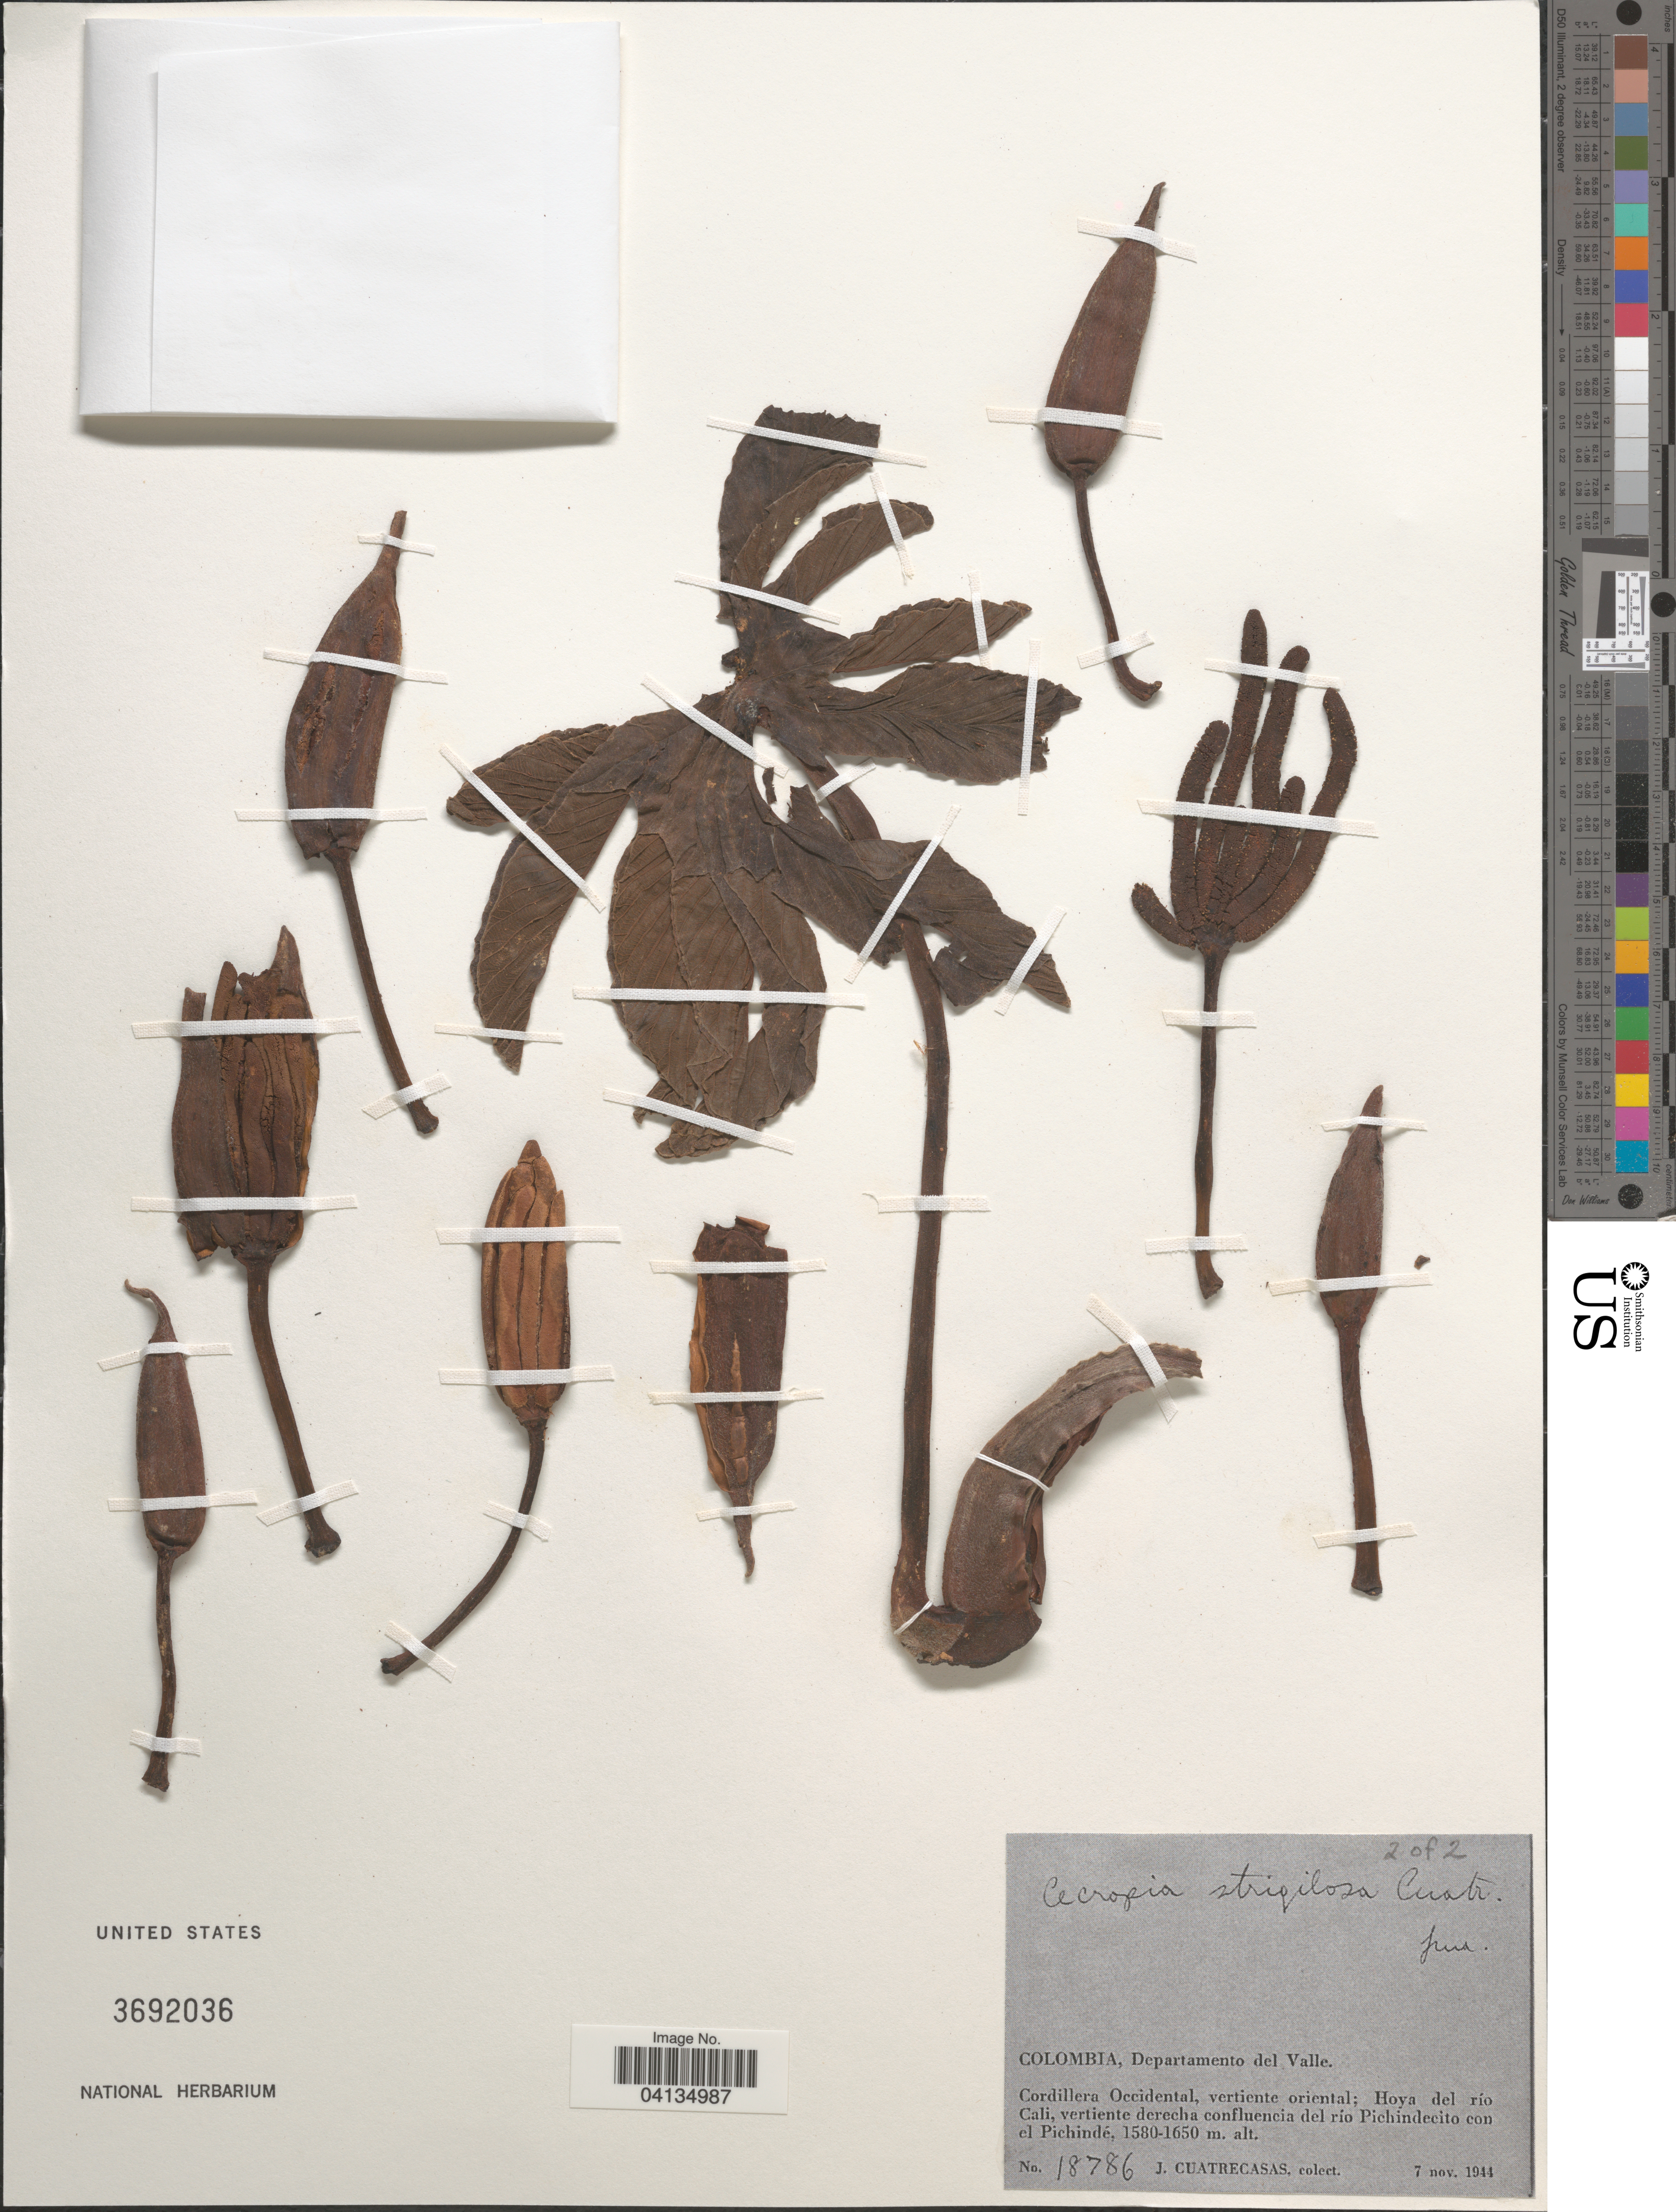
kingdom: Plantae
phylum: Tracheophyta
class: Magnoliopsida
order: Rosales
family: Urticaceae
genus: Cecropia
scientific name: Cecropia strigilosa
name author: Cuatrec.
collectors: J. Cuatrecasas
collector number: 18786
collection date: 1944-11-07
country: Colombia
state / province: Valle del Cauca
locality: Departamento del Valle. Cordillera Occicental, vertiente oriental; Hoya del río Cali, vertiente derecha confluencia del río Pichindecito con el Pichindé.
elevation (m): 1580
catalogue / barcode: US 3692036